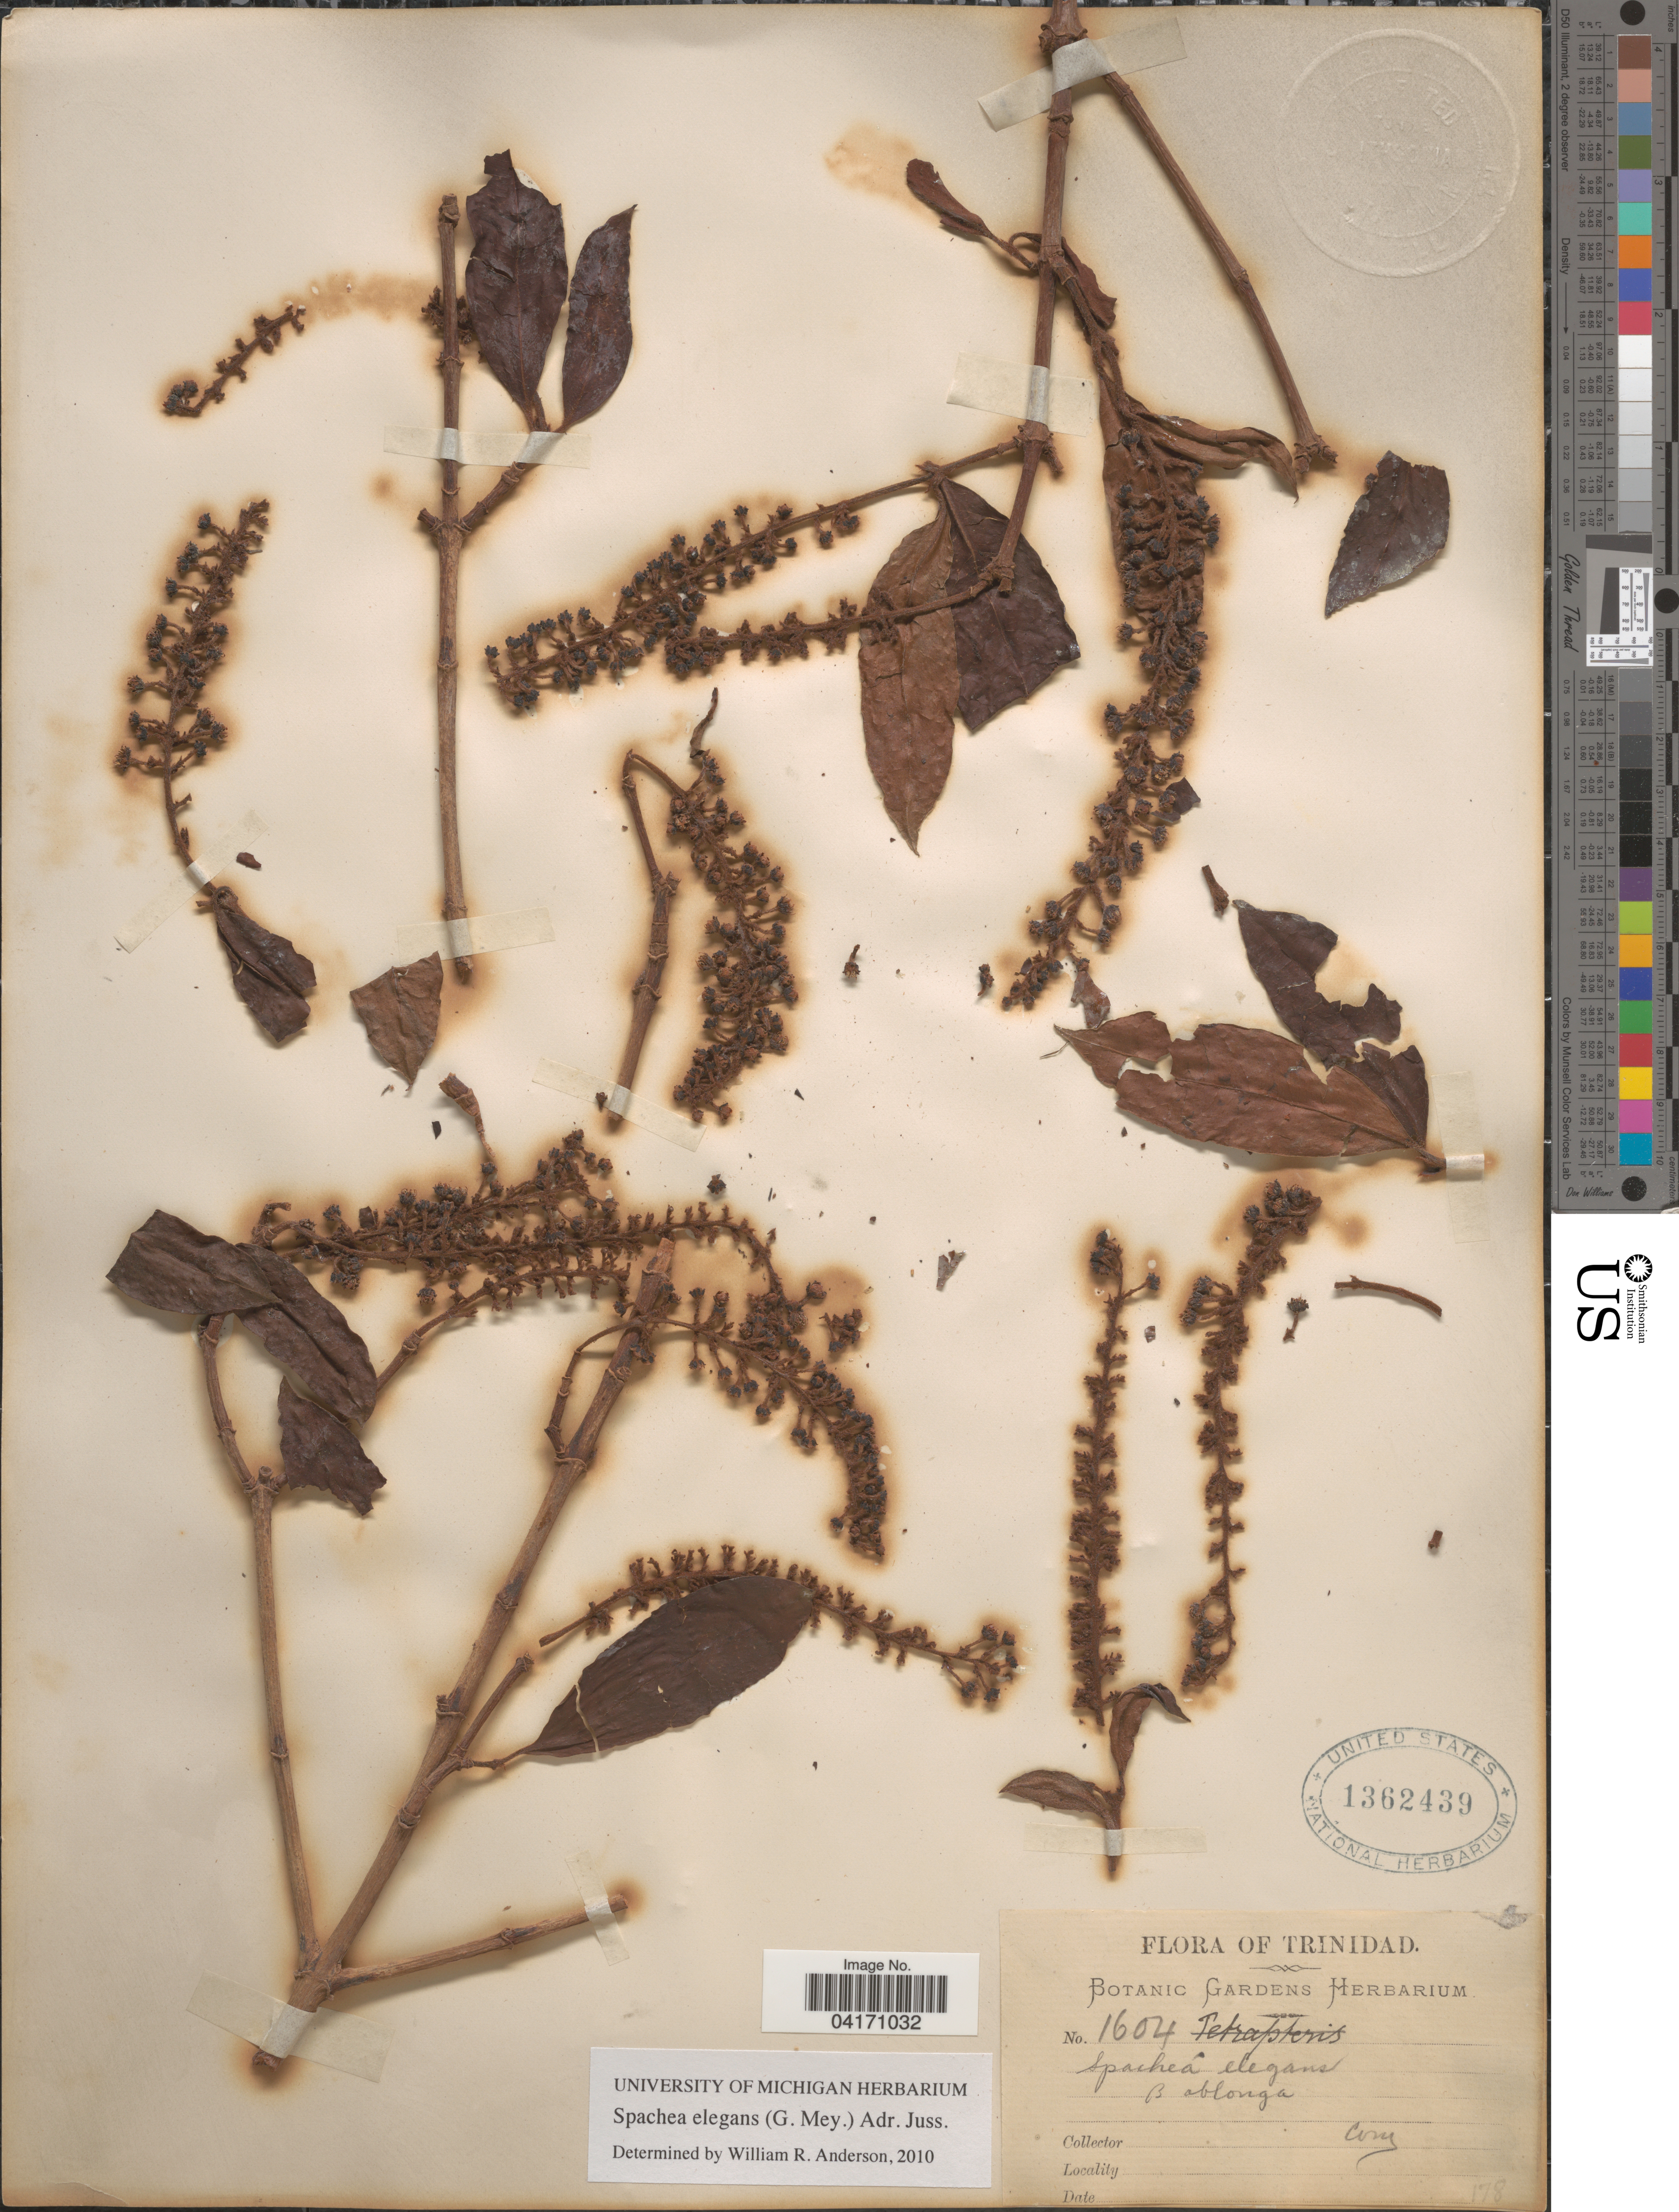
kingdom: Plantae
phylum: Tracheophyta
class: Magnoliopsida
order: Malpighiales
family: Malpighiaceae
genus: Spachea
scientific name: Spachea elegans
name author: A. Juss.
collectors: ex herb. Botanic Gardens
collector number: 1604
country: Trinidad and Tobago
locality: Trinidad.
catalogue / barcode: US 1362439